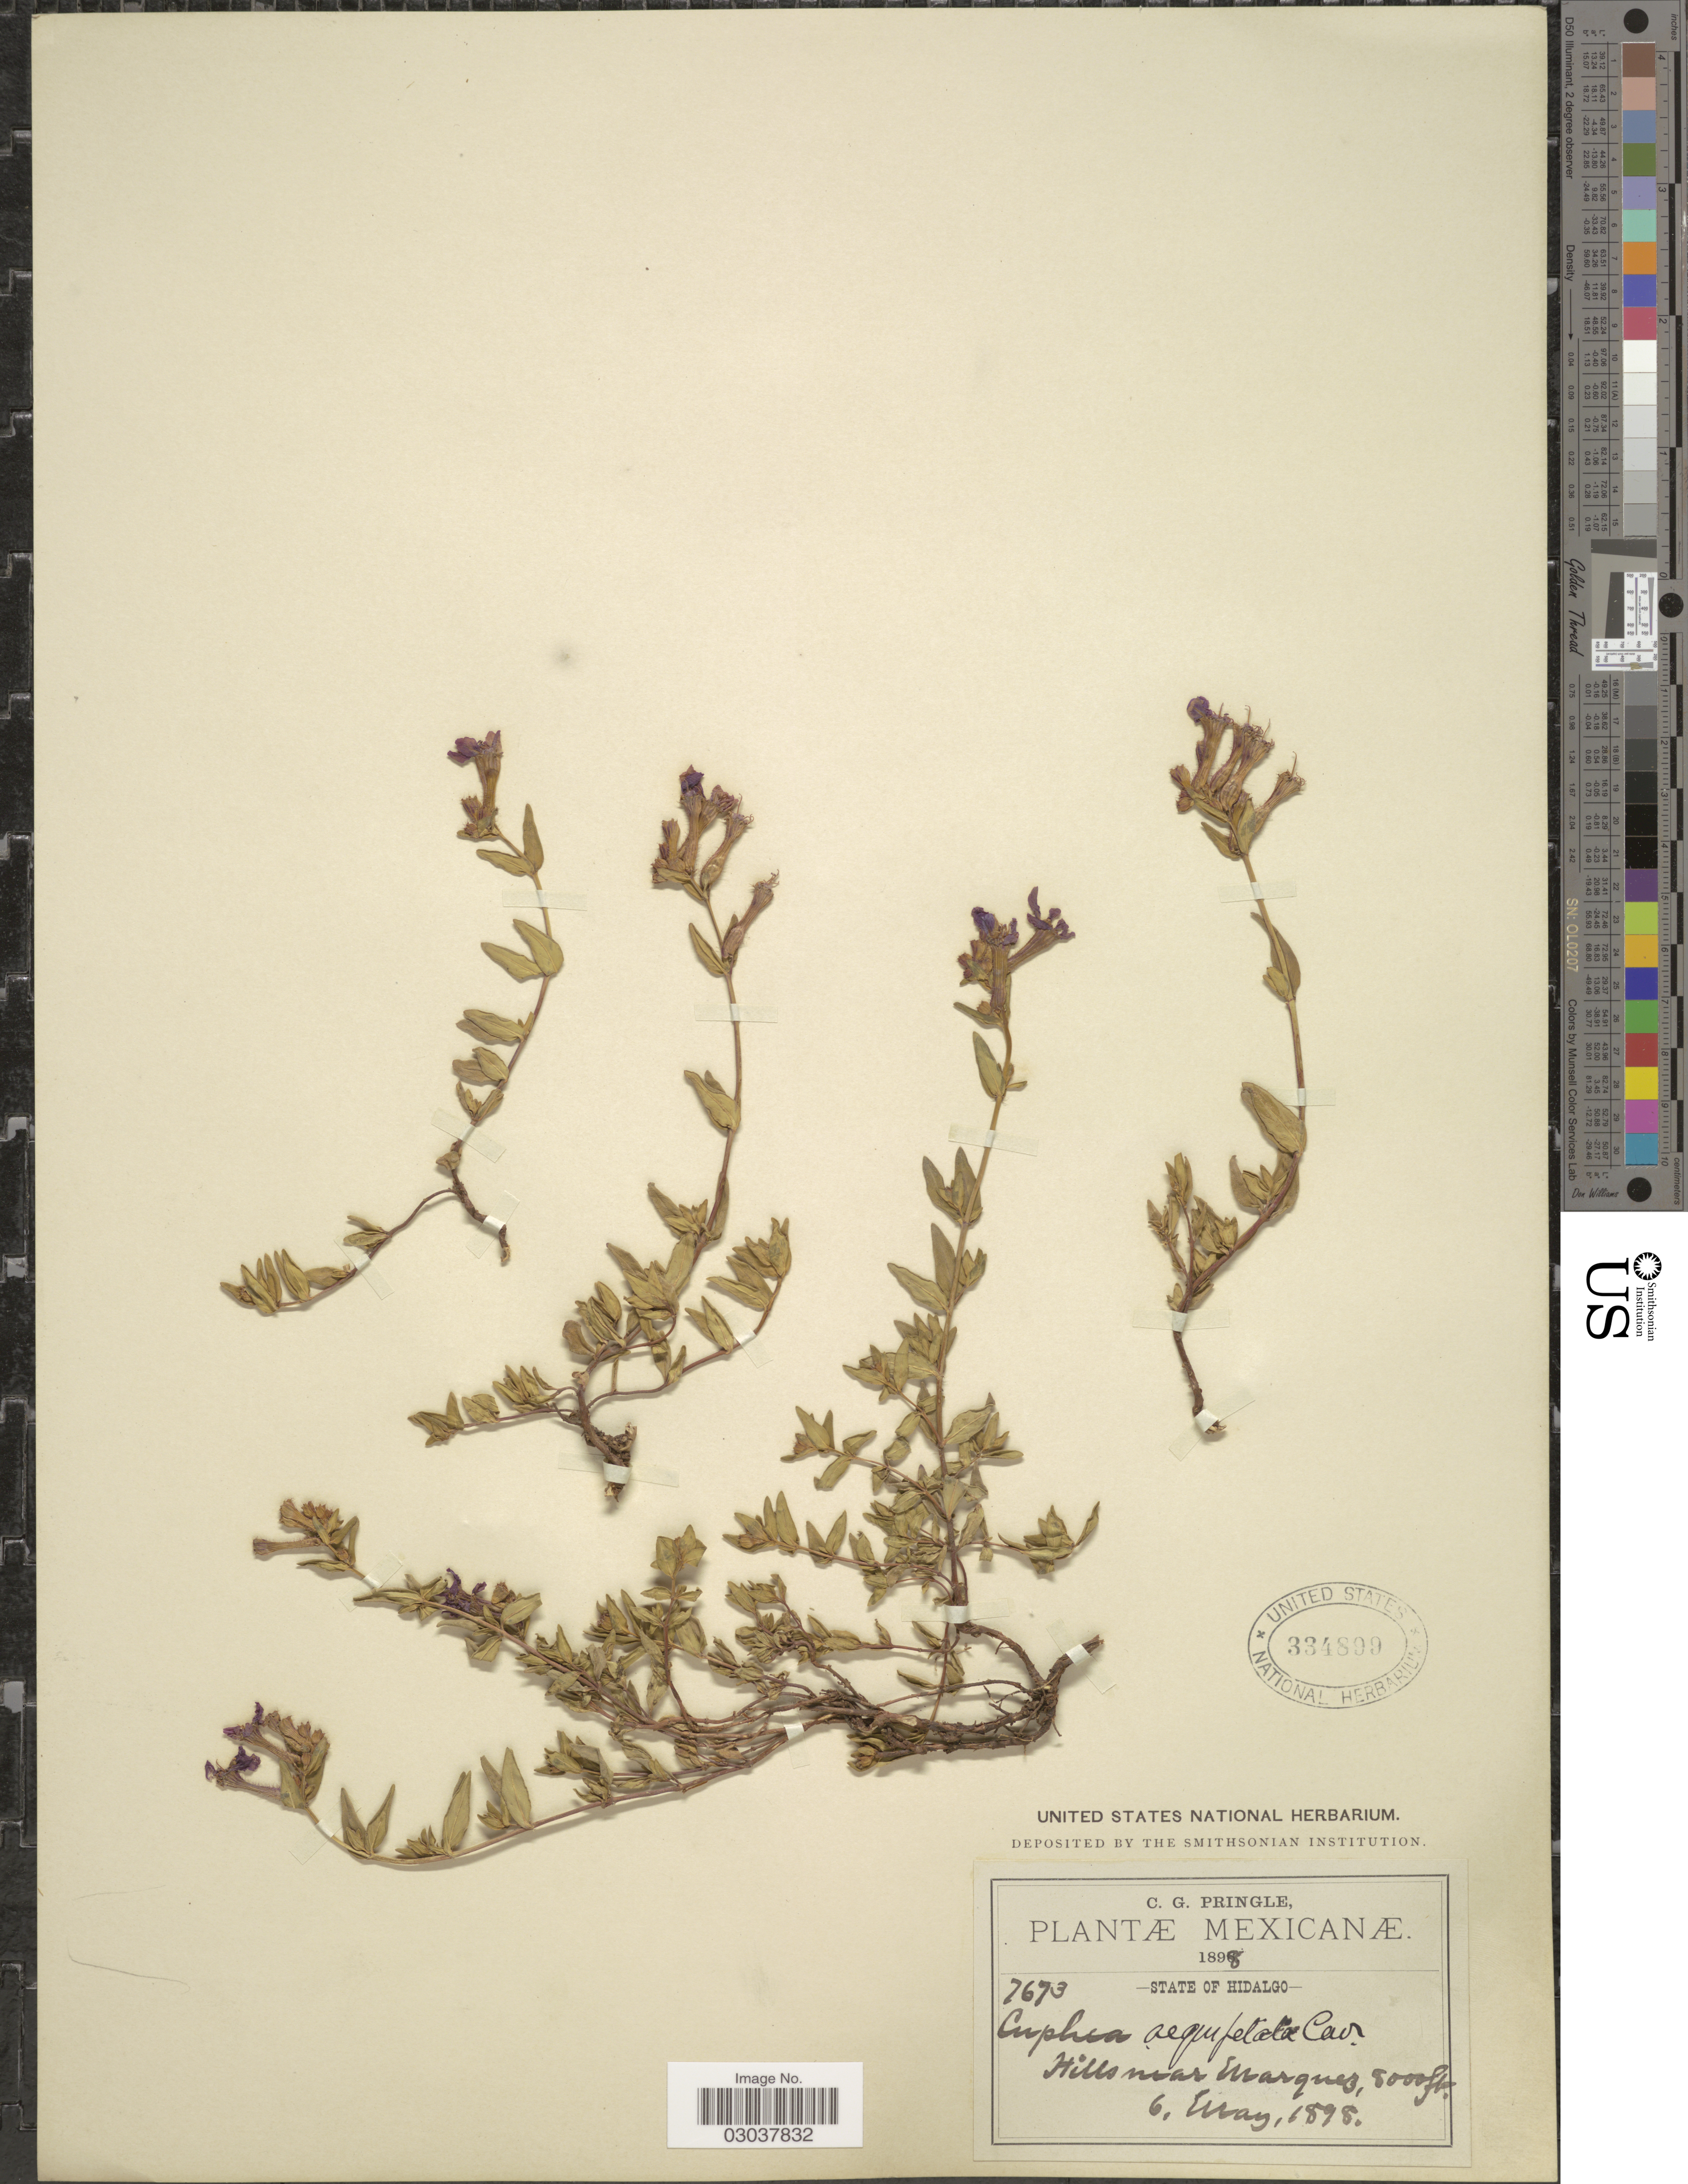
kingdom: Plantae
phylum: Tracheophyta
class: Magnoliopsida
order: Myrtales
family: Lythraceae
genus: Cuphea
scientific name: Cuphea aequipetala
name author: Cav.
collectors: C. G. Pringle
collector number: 7673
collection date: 1898-05-06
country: Mexico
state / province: Hidalgo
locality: Hills near Marques.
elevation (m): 2438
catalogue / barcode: US 334899